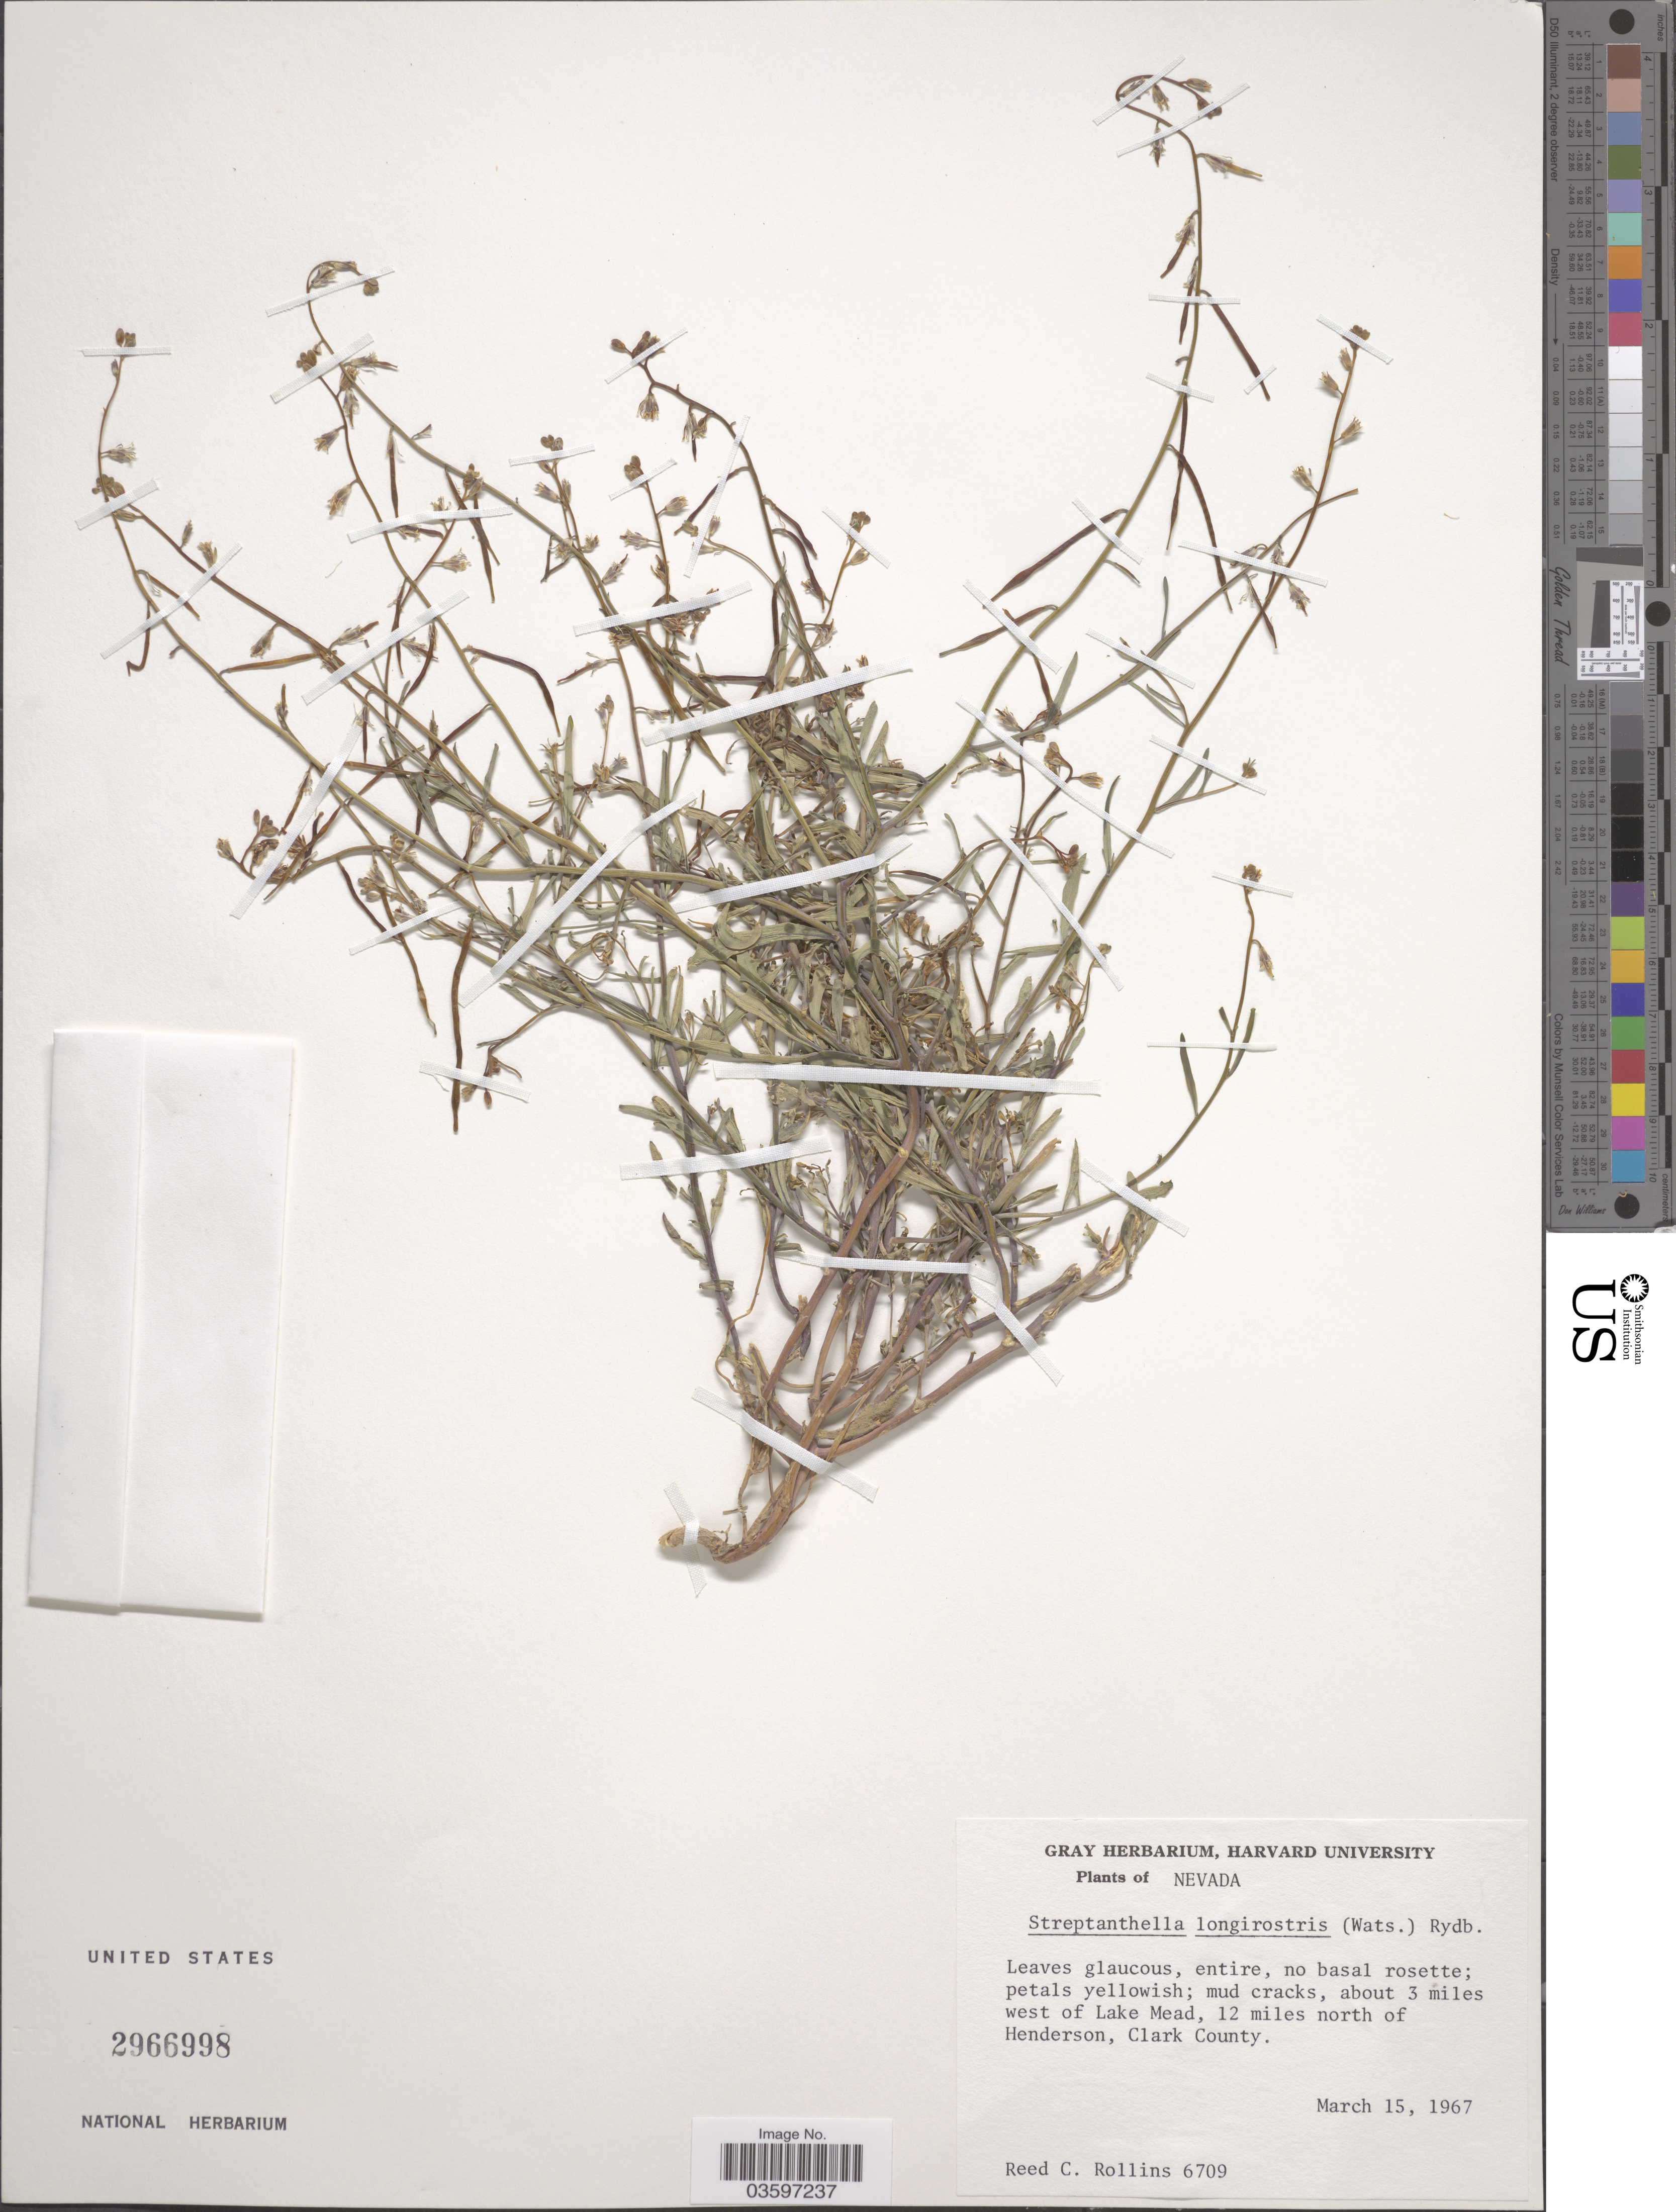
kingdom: Plantae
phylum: Tracheophyta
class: Magnoliopsida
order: Brassicales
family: Brassicaceae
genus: Streptanthella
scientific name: Streptanthella longirostris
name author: (S. Watson) Rydb.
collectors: R. C. Rollins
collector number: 6709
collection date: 1967-03-15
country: United States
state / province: Nevada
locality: About 3 miles west of Lake Mead, 12 miles north of Henderson, Clark County.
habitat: mud cracks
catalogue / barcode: US 2966998